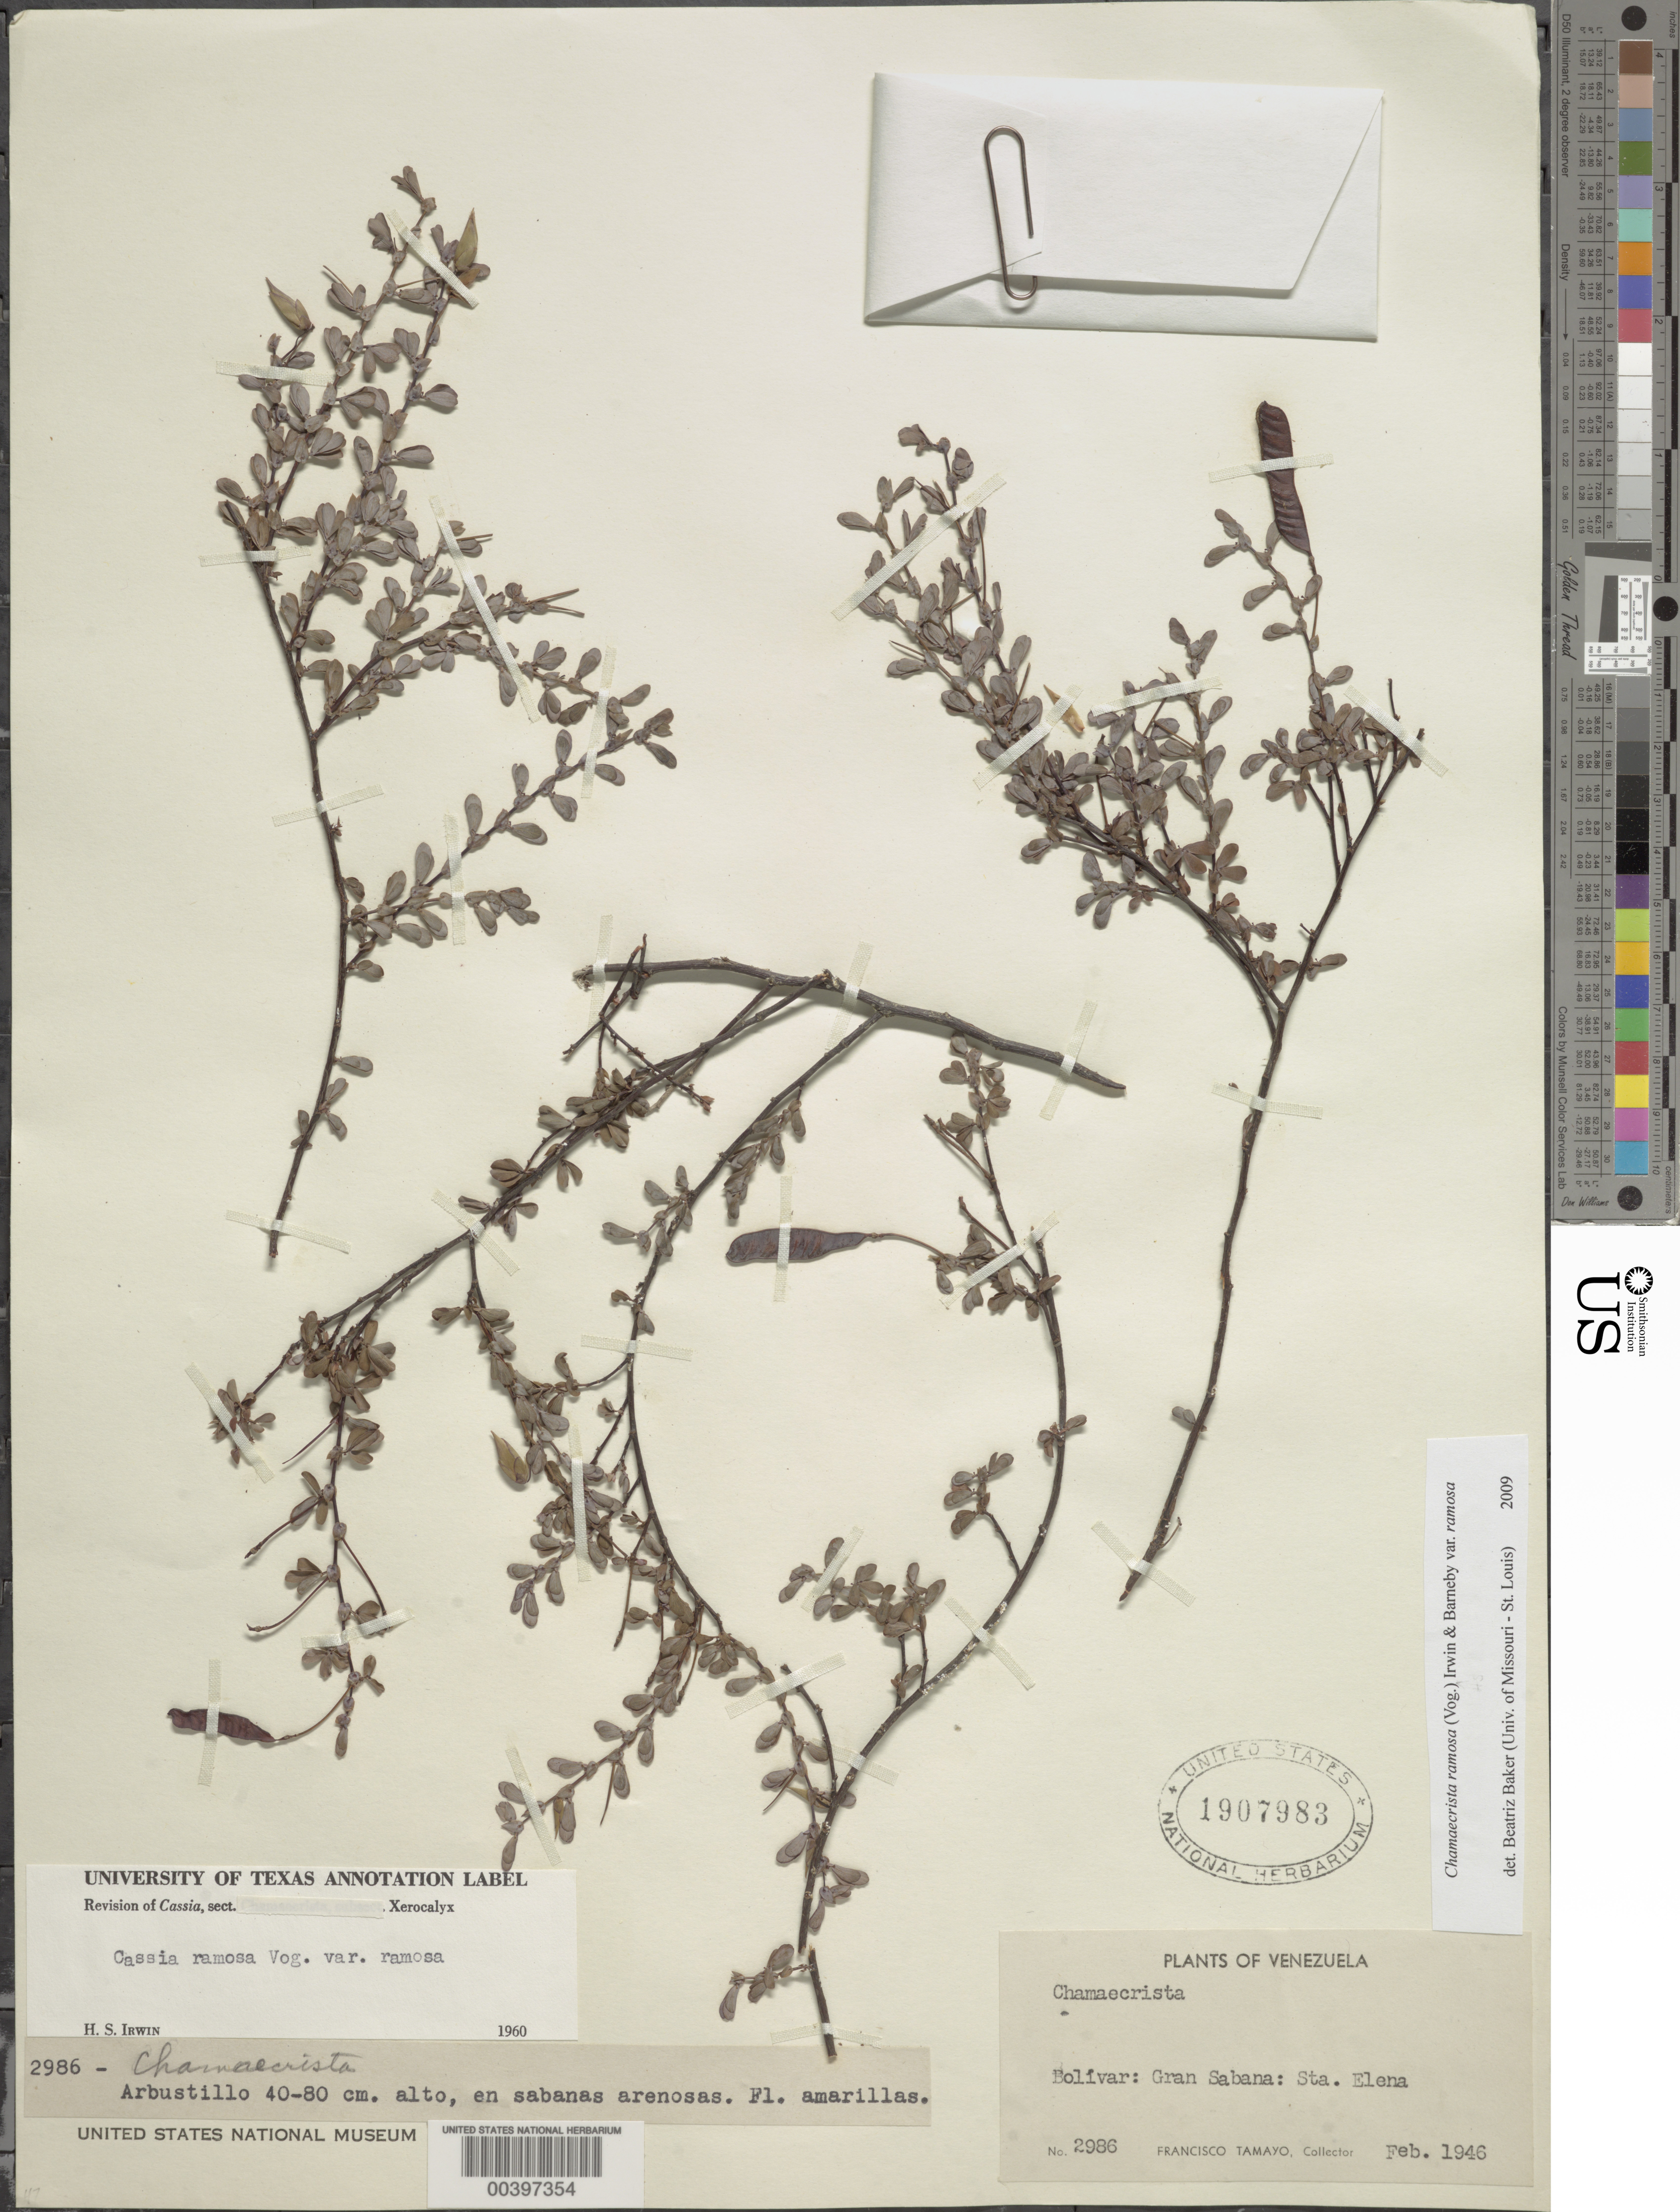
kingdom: Plantae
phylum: Tracheophyta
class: Magnoliopsida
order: Fabales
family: Fabaceae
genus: Chamaecrista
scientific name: Chamaecrista ramosa var. ramosa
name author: (Vogel) H.S. Irwin & Barneby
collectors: F. Tamayo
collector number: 2986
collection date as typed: Feb 1946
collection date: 1946-02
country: Venezuela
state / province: Bolivar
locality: Gran Sabana: Sta. Elena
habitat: Sabanas arenosas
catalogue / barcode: US 1907983